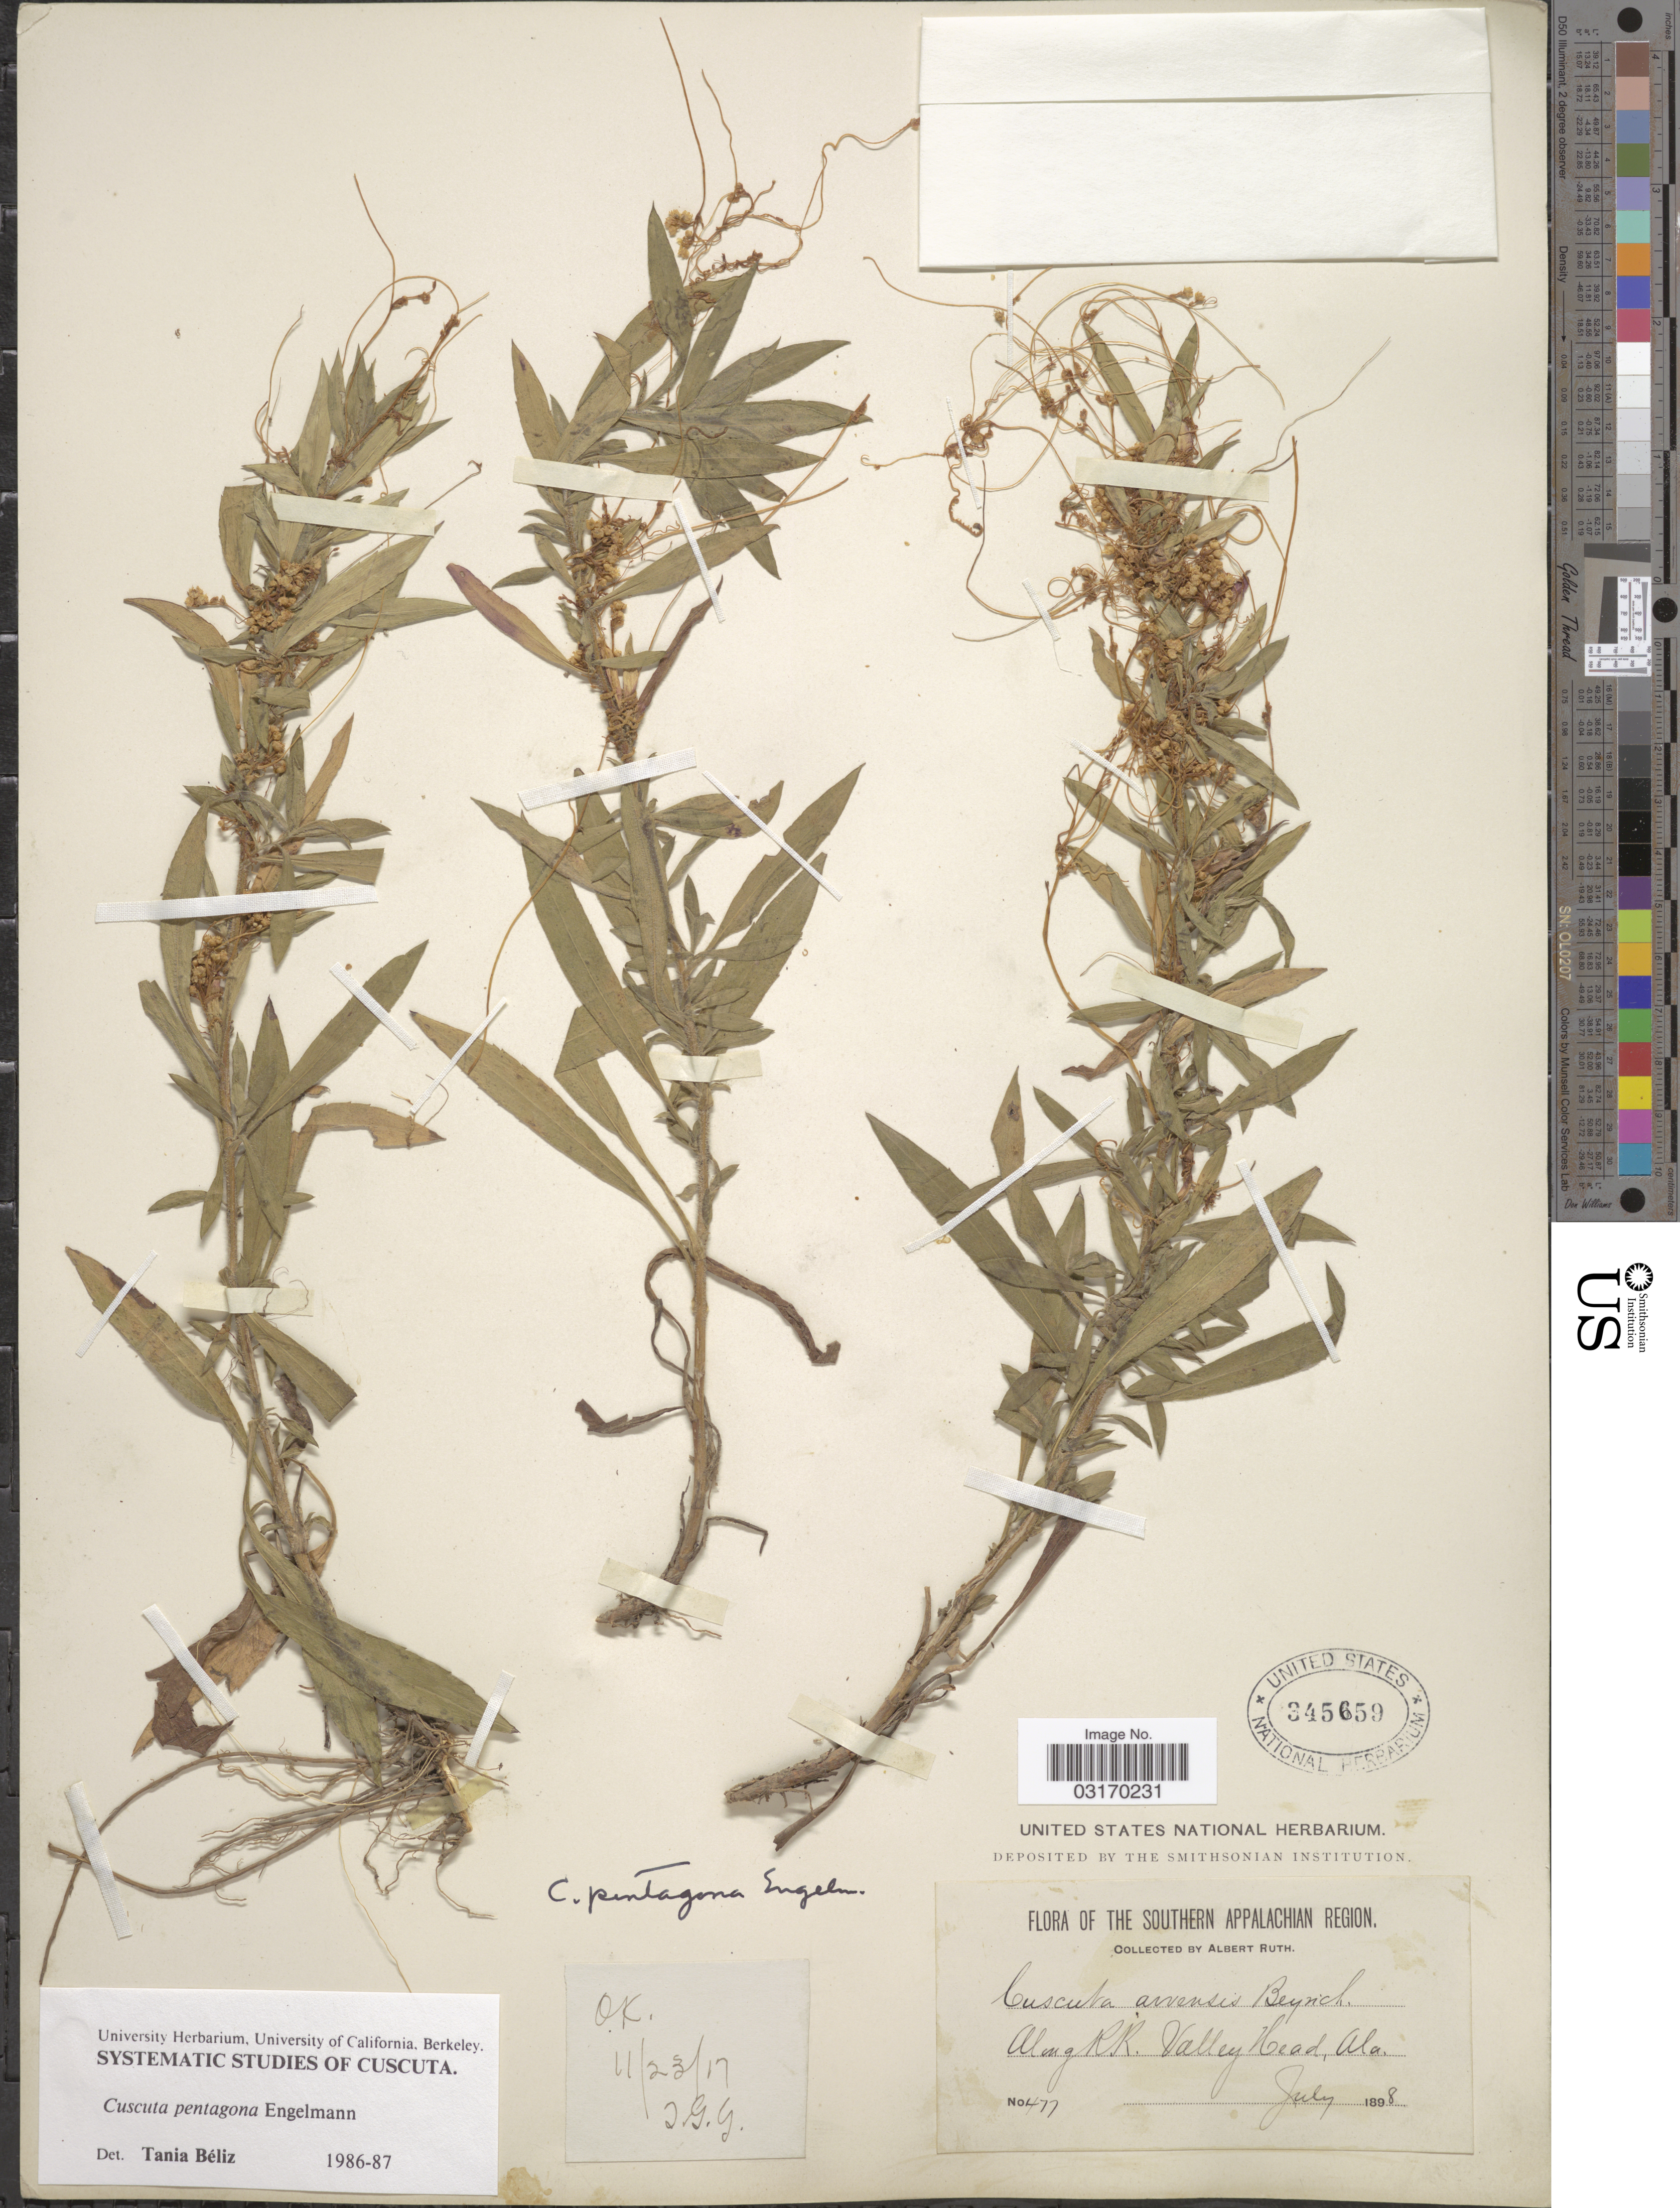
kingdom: Plantae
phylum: Tracheophyta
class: Magnoliopsida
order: Solanales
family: Convolvulaceae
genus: Cuscuta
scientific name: Cuscuta pentagona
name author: Engelm.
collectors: A. Ruth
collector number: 477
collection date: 1898-07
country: United States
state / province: Alabama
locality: Southern Appalchian Region. Along RR. Valley Head.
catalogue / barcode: US 345659